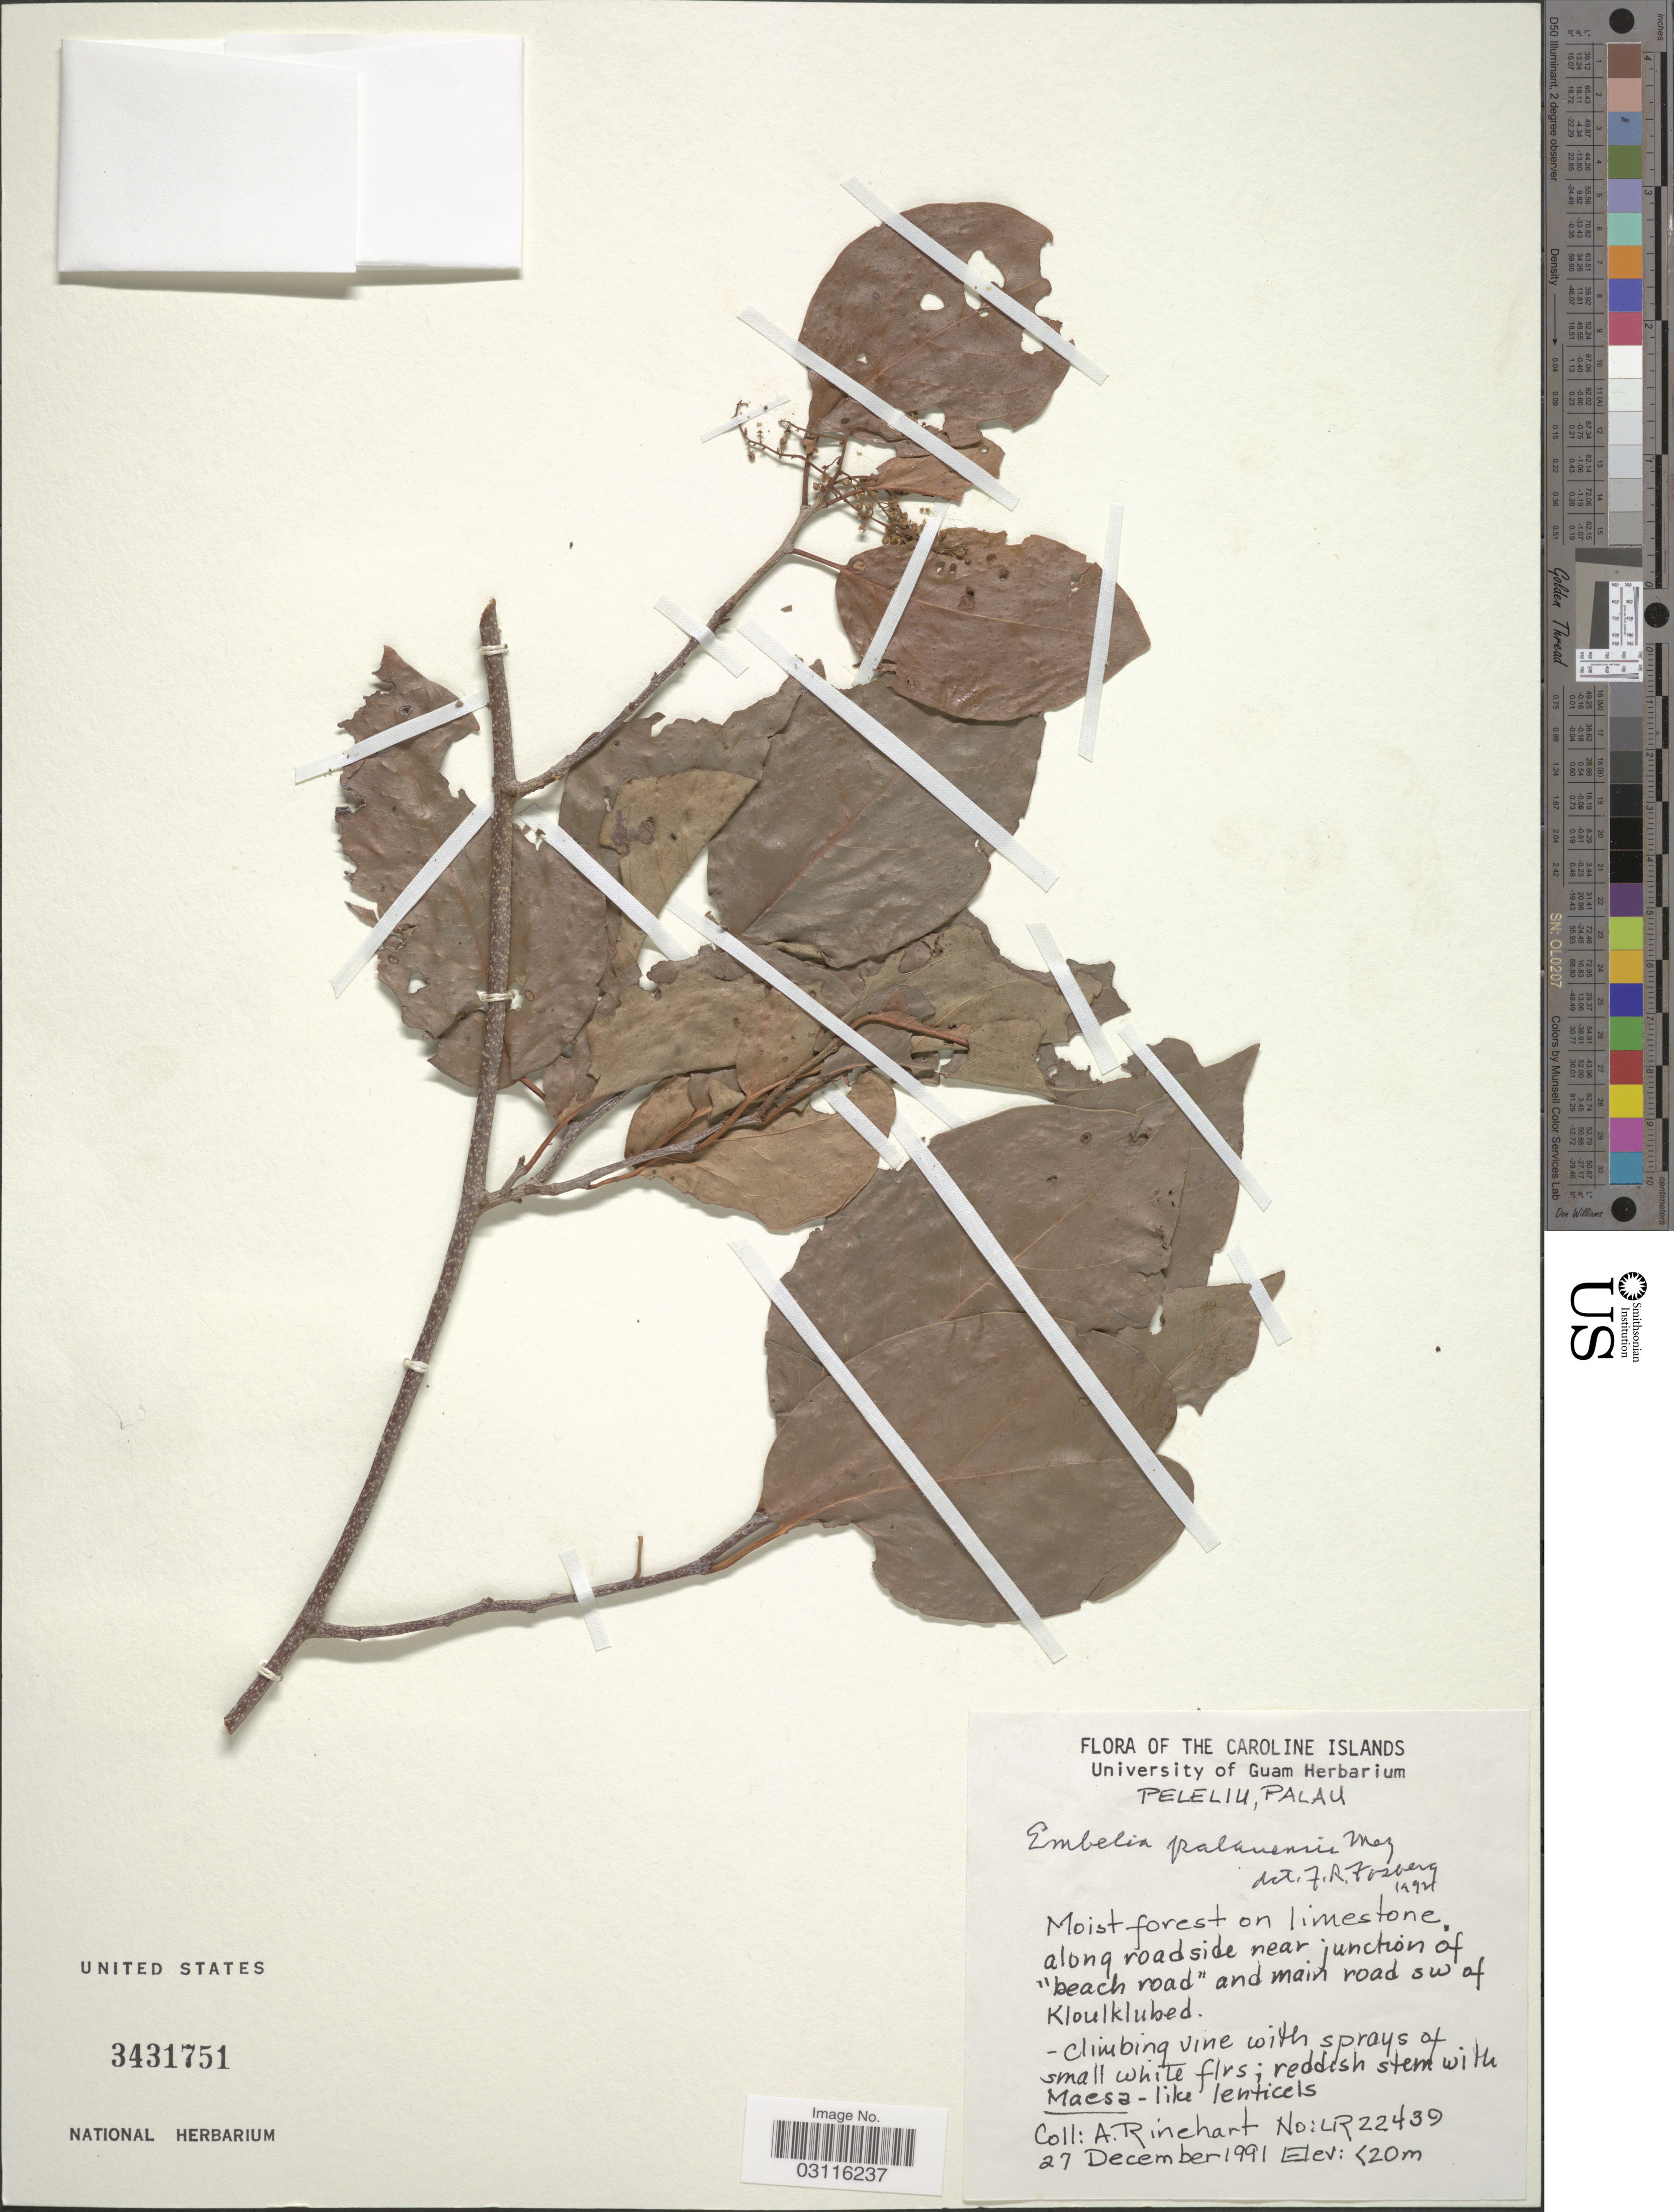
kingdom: Plantae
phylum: Tracheophyta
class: Magnoliopsida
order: Ericales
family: Primulaceae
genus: Embelia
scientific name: Embelia palauensis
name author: Mez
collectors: A. Rinehart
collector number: LR22439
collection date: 1991-12-27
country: Palau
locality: The Caroline Islands. Peleliu, Palau. Along roadside near junction of "beach road" and main road sw of Kloulklubed.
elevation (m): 20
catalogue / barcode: US 3431751